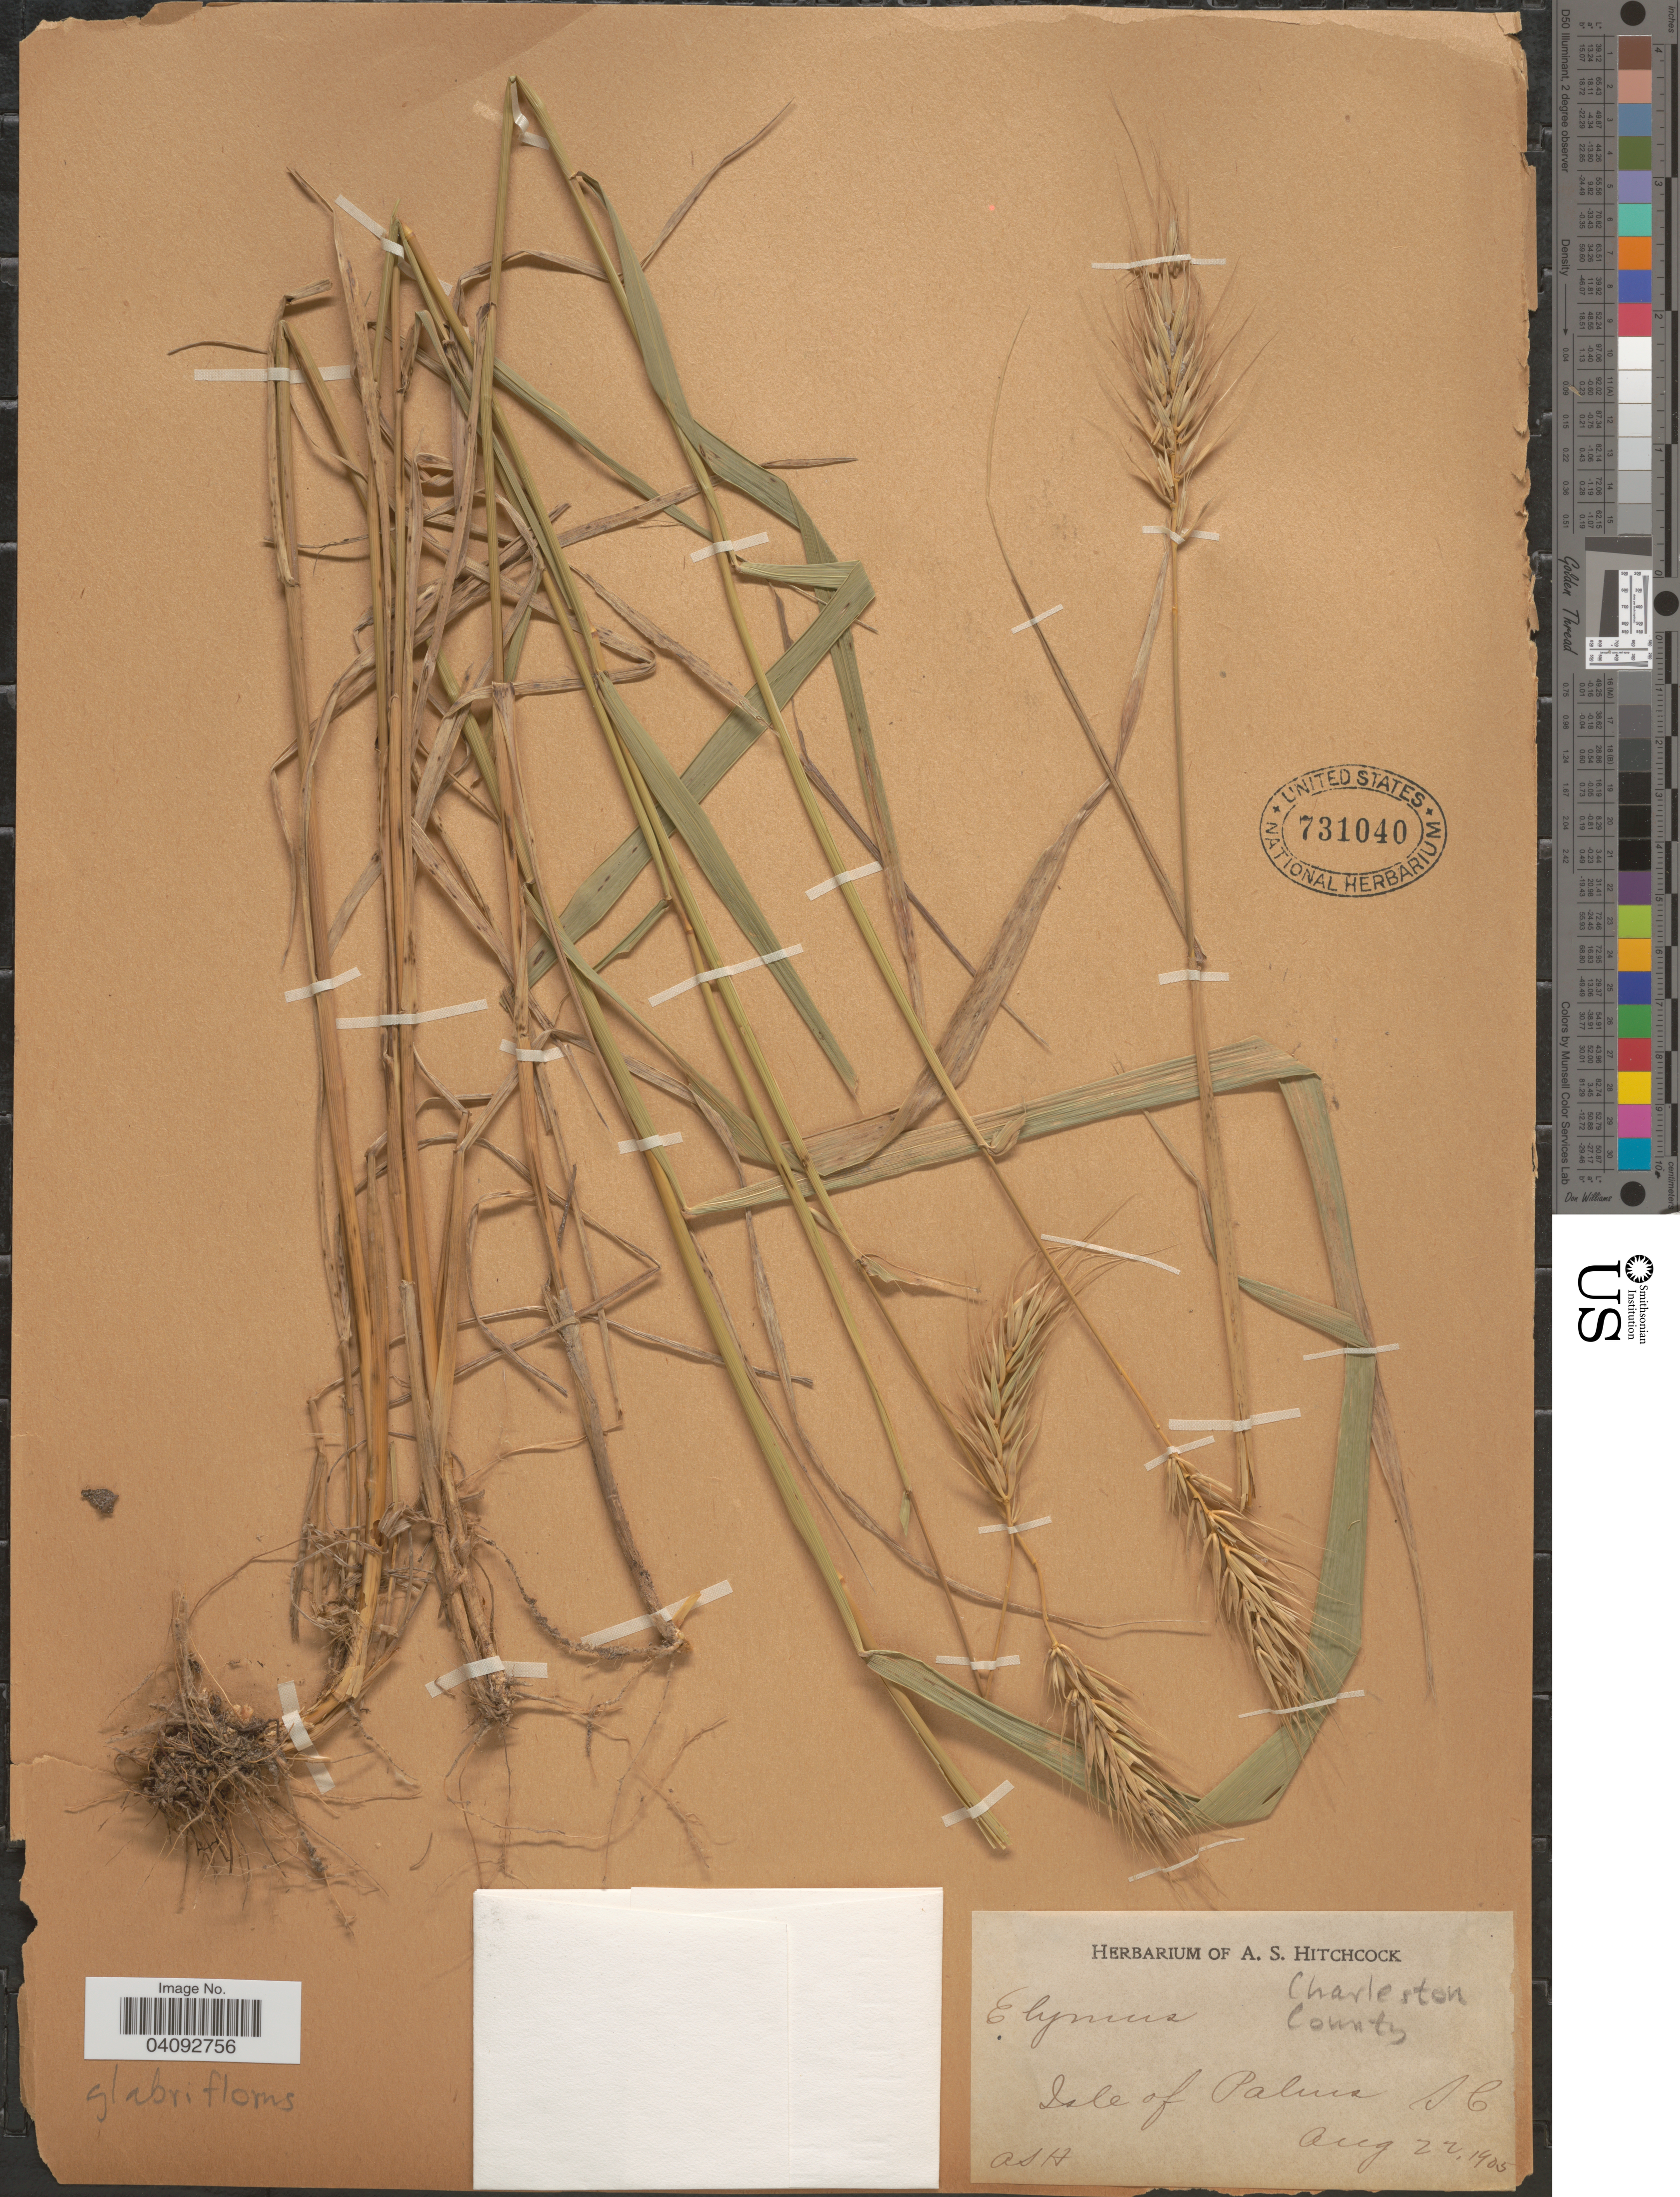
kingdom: Plantae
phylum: Tracheophyta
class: Liliopsida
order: Poales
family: Poaceae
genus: Elymus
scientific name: Elymus glabriflorus var. glabriflorus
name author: (Vasey ex L.H. Dewey) Scribn. & C.R. Ball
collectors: A. S. Hitchcock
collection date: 1905-08-22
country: United States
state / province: South Carolina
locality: Charleston County. Isle of Palms.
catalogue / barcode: US 731040